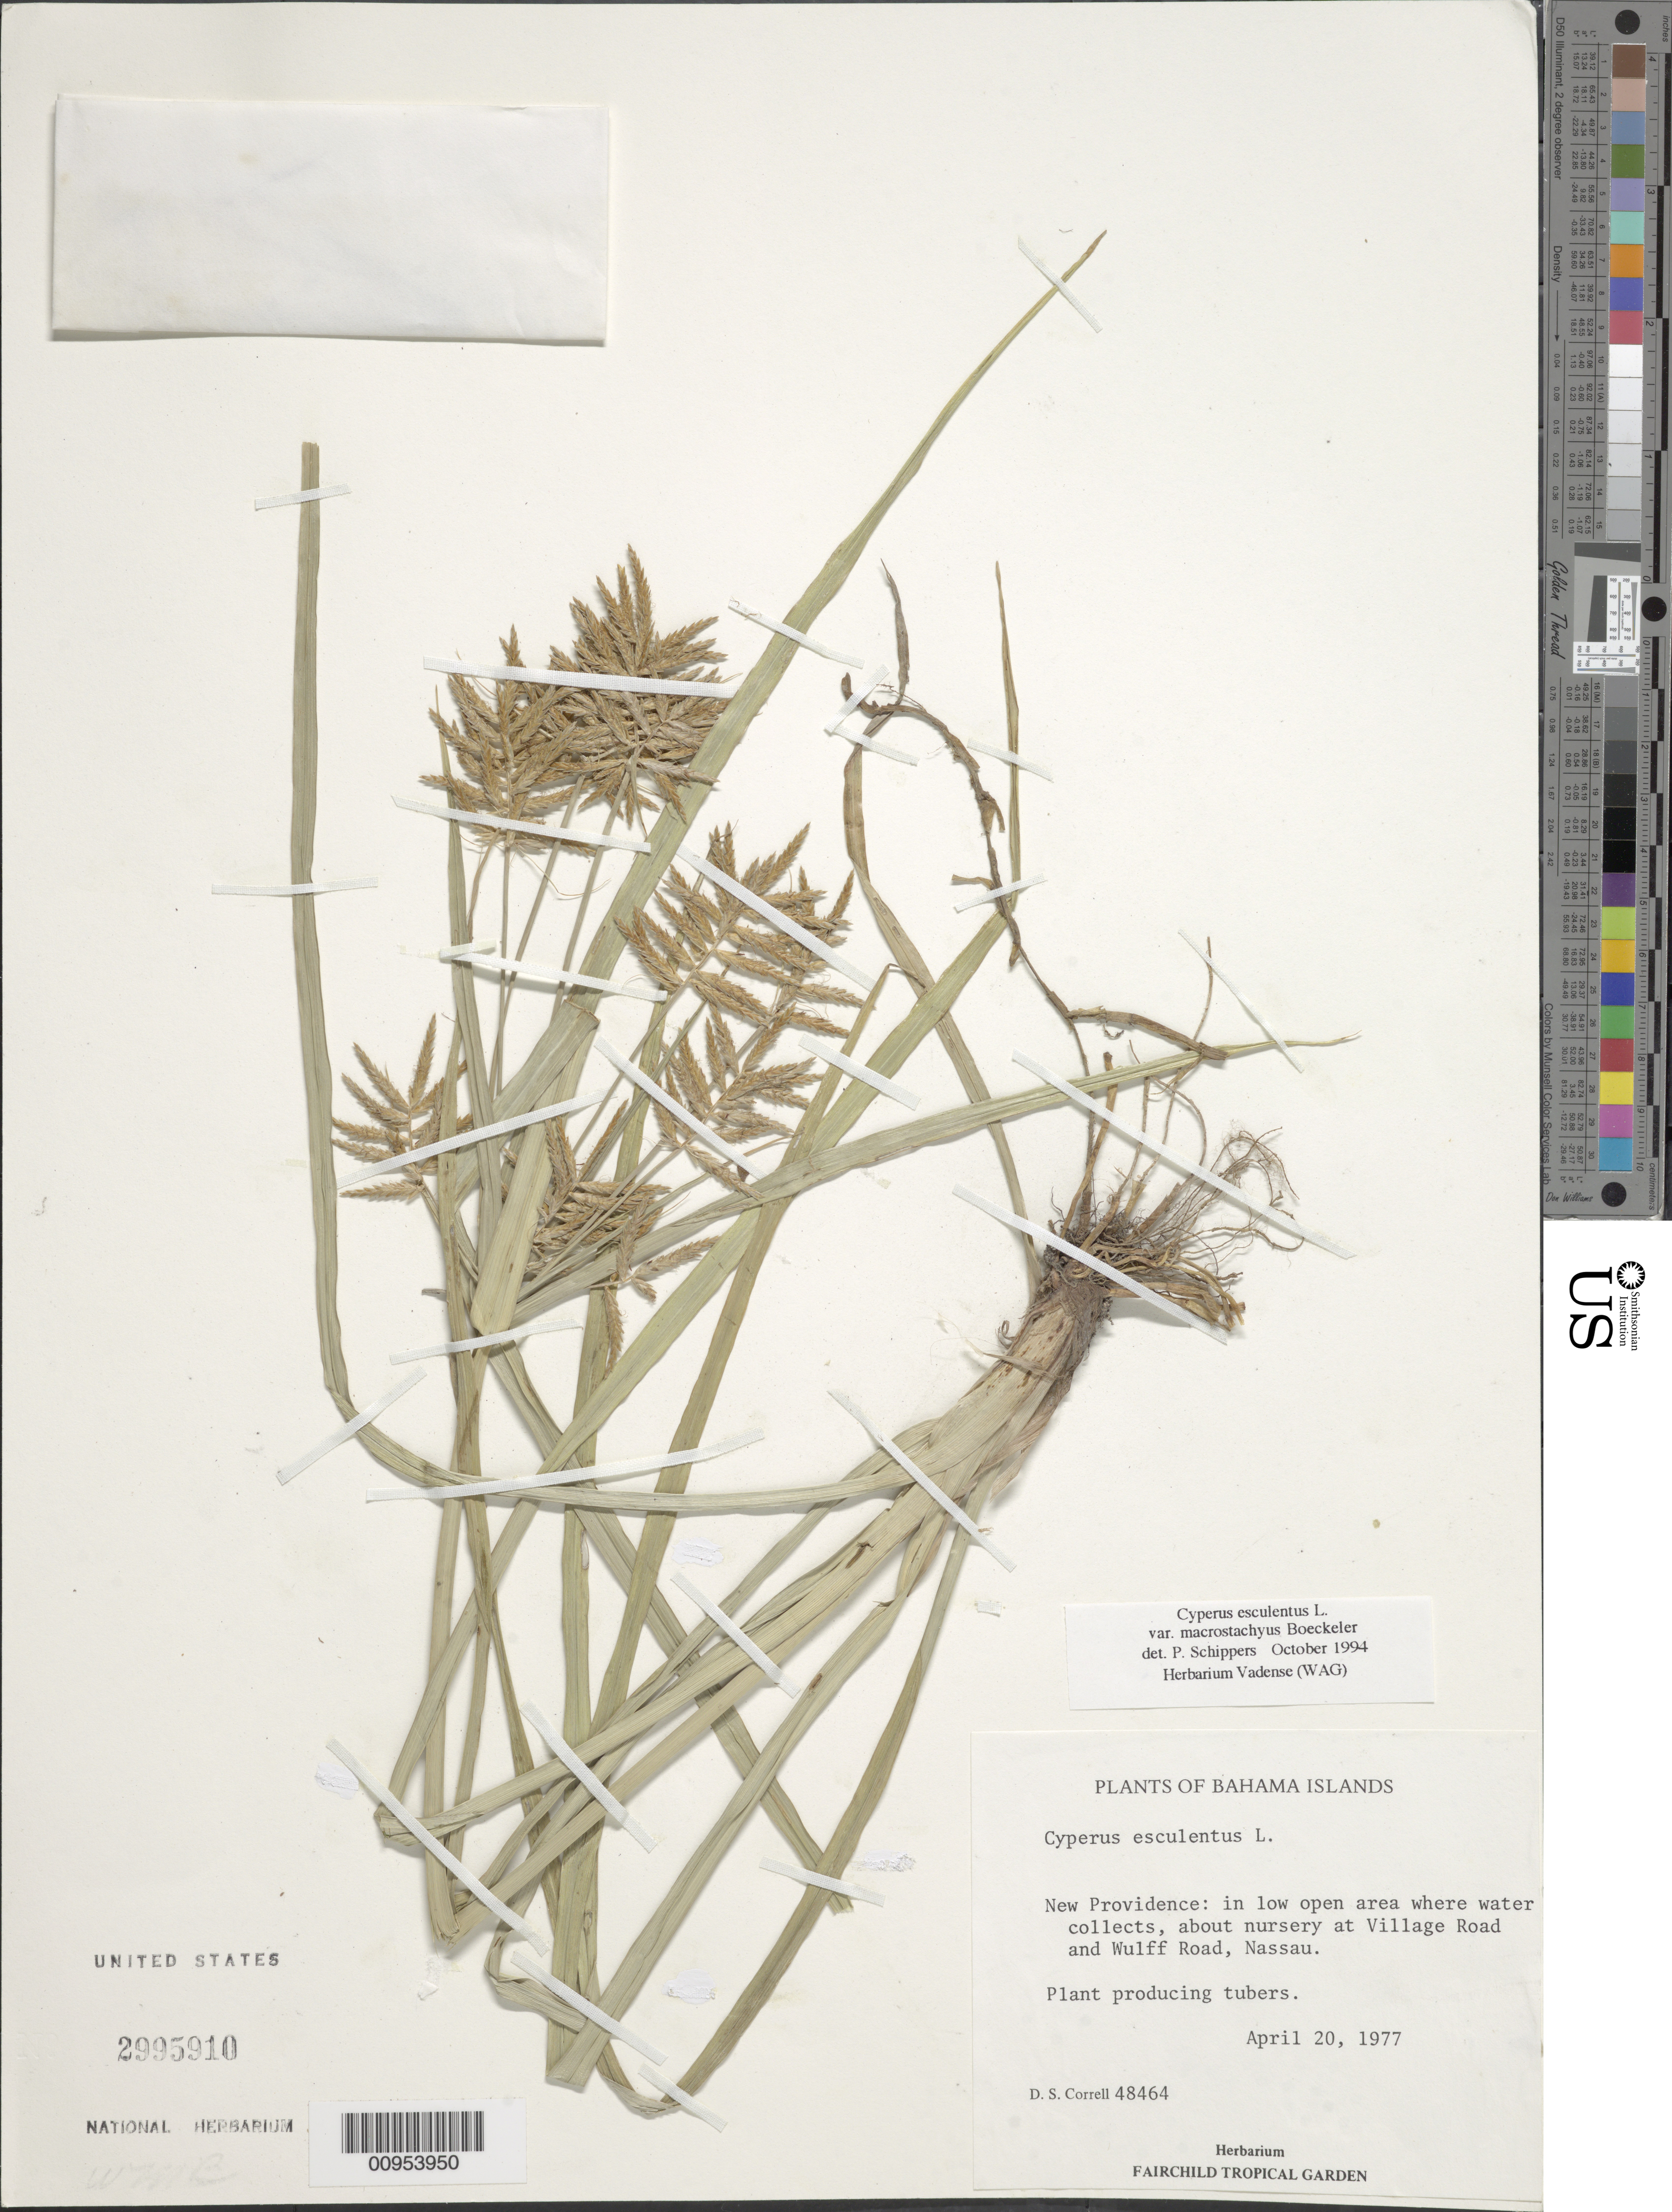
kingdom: Plantae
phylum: Tracheophyta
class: Liliopsida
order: Poales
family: Cyperaceae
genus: Cyperus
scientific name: Cyperus esculentus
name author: L.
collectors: D. S. Correll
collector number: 48464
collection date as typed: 20 Apr 1977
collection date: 1977-04-20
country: Bahamas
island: New Providence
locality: At Village Road and Wulff Road, Nassau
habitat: About nursery in low open area where water collects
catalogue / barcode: US 2995910